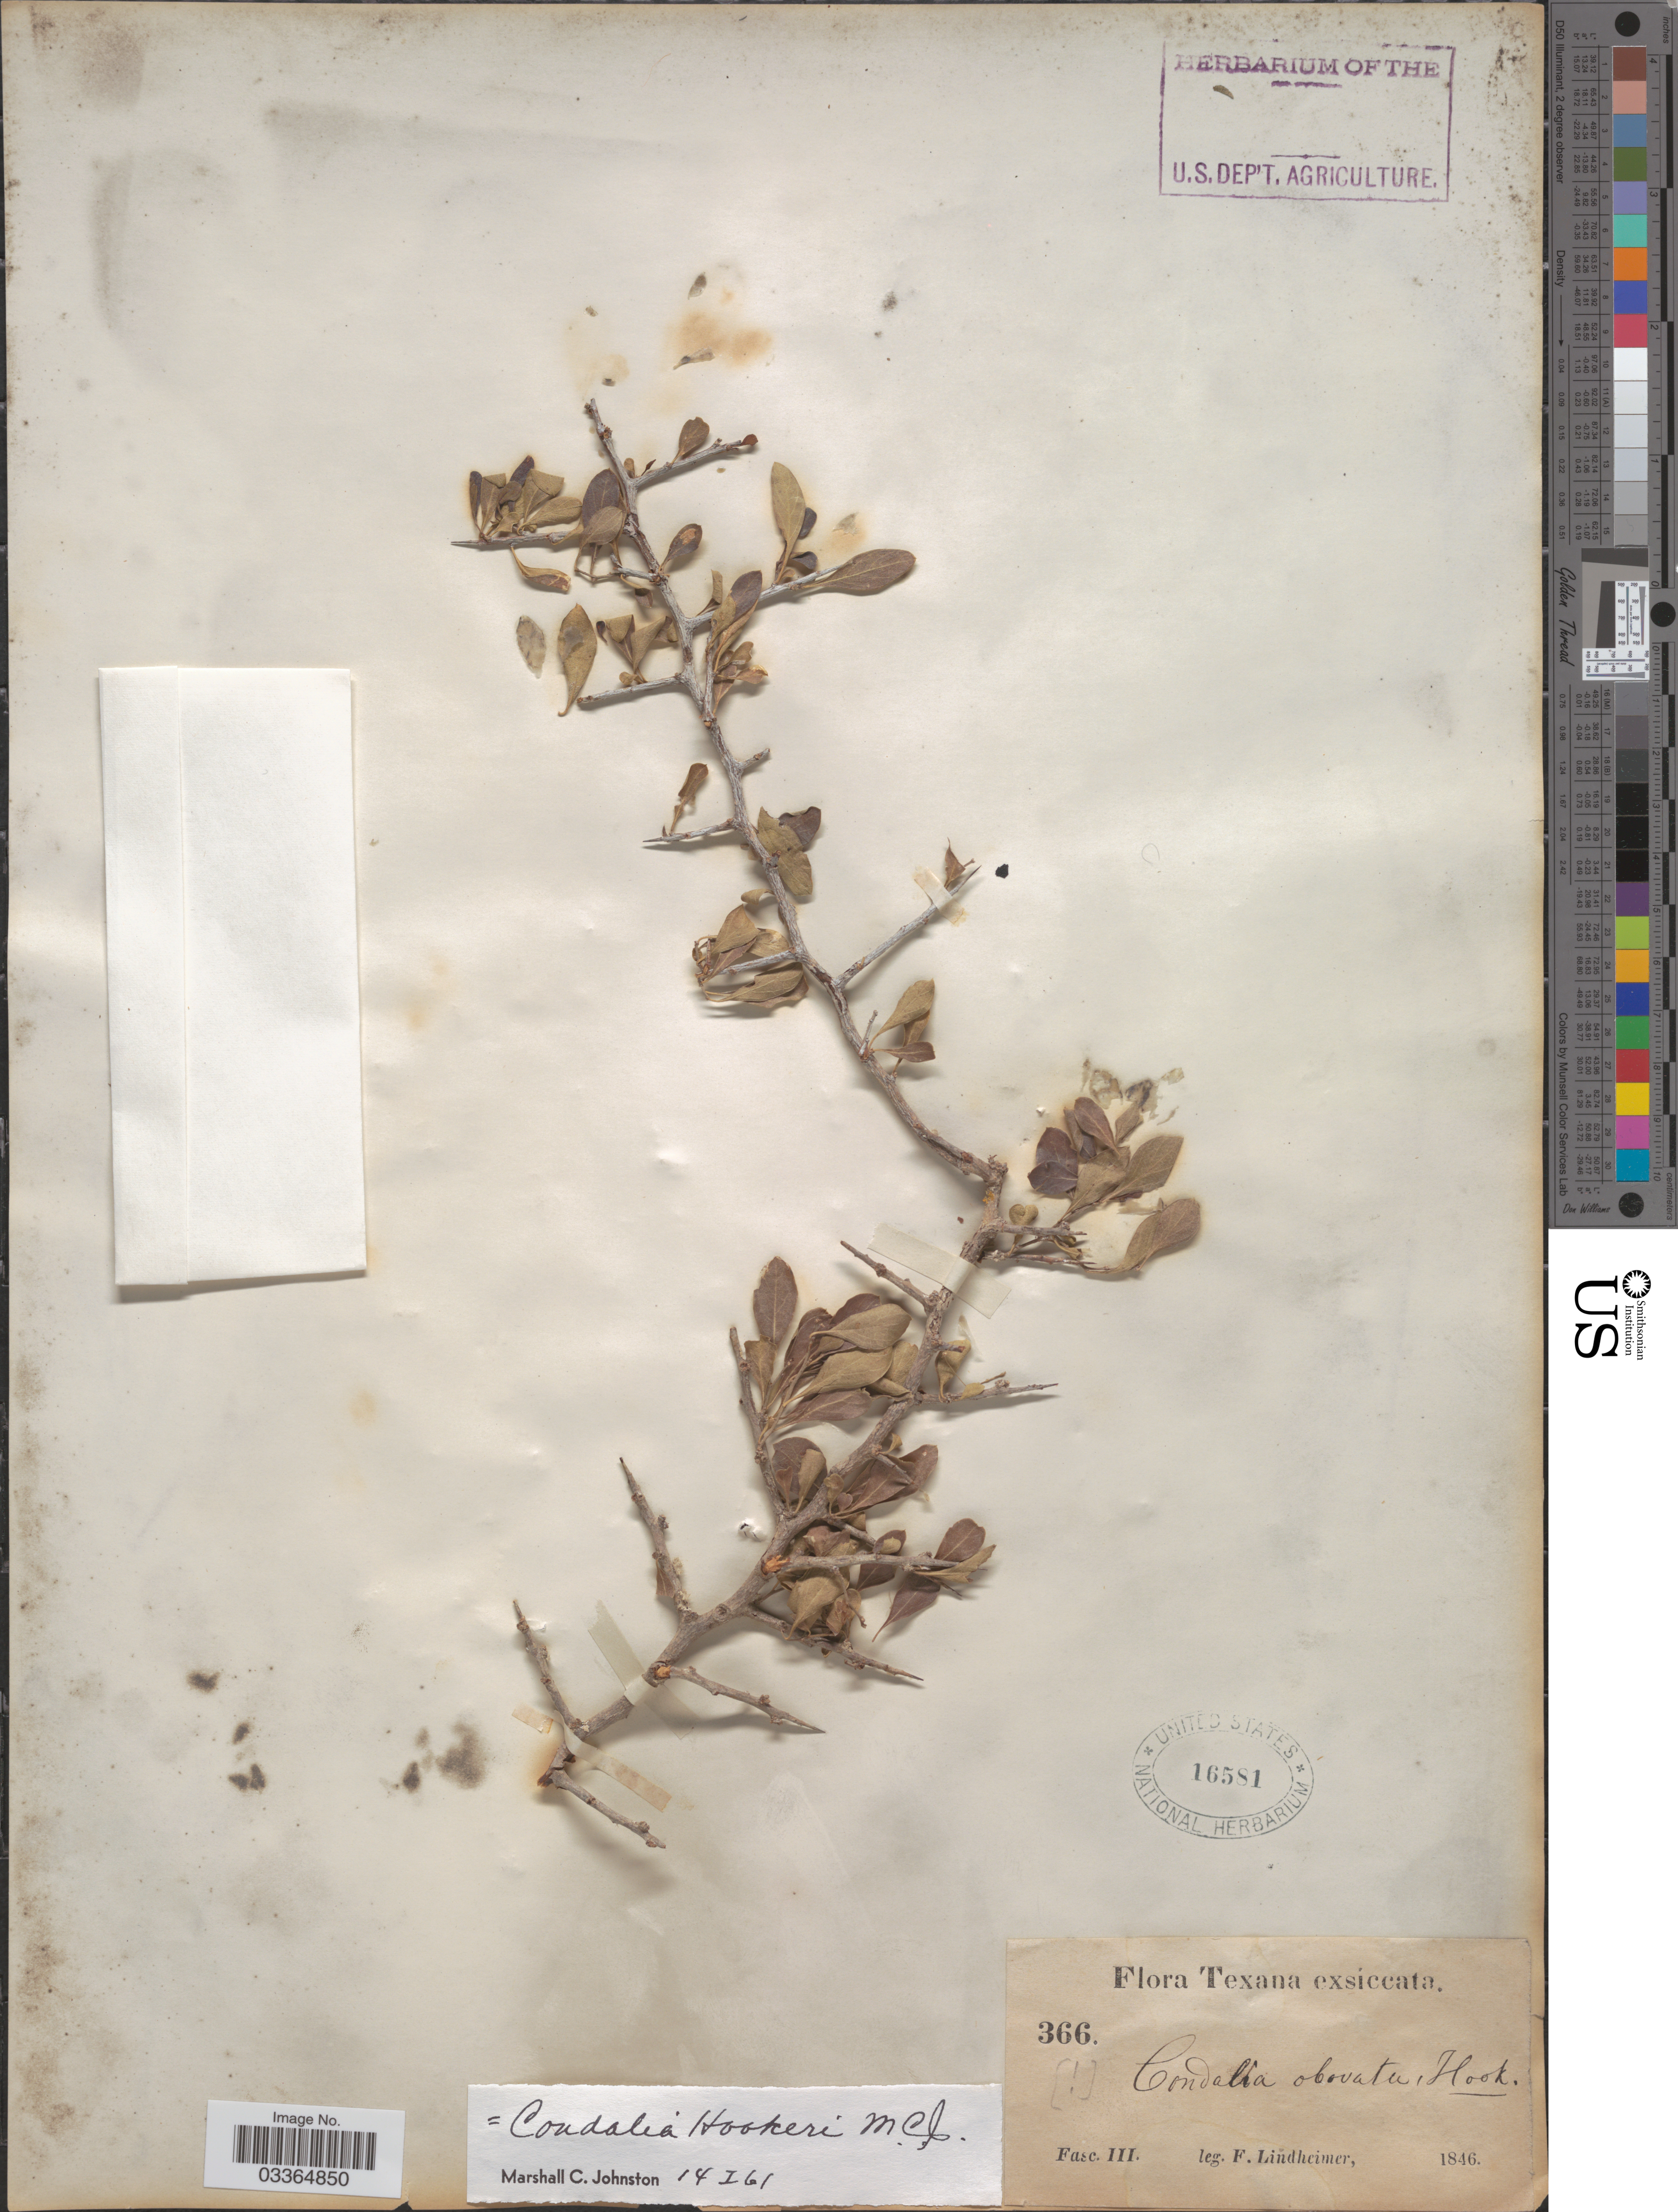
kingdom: Plantae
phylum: Tracheophyta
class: Magnoliopsida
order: Rosales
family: Rhamnaceae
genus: Condalia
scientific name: Condalia hookeri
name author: M.C. Johnst.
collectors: F. Lindheimer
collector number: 366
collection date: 1846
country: United States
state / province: Texas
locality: Texana. Fasc. III. [unsure placement]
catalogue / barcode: US 16581